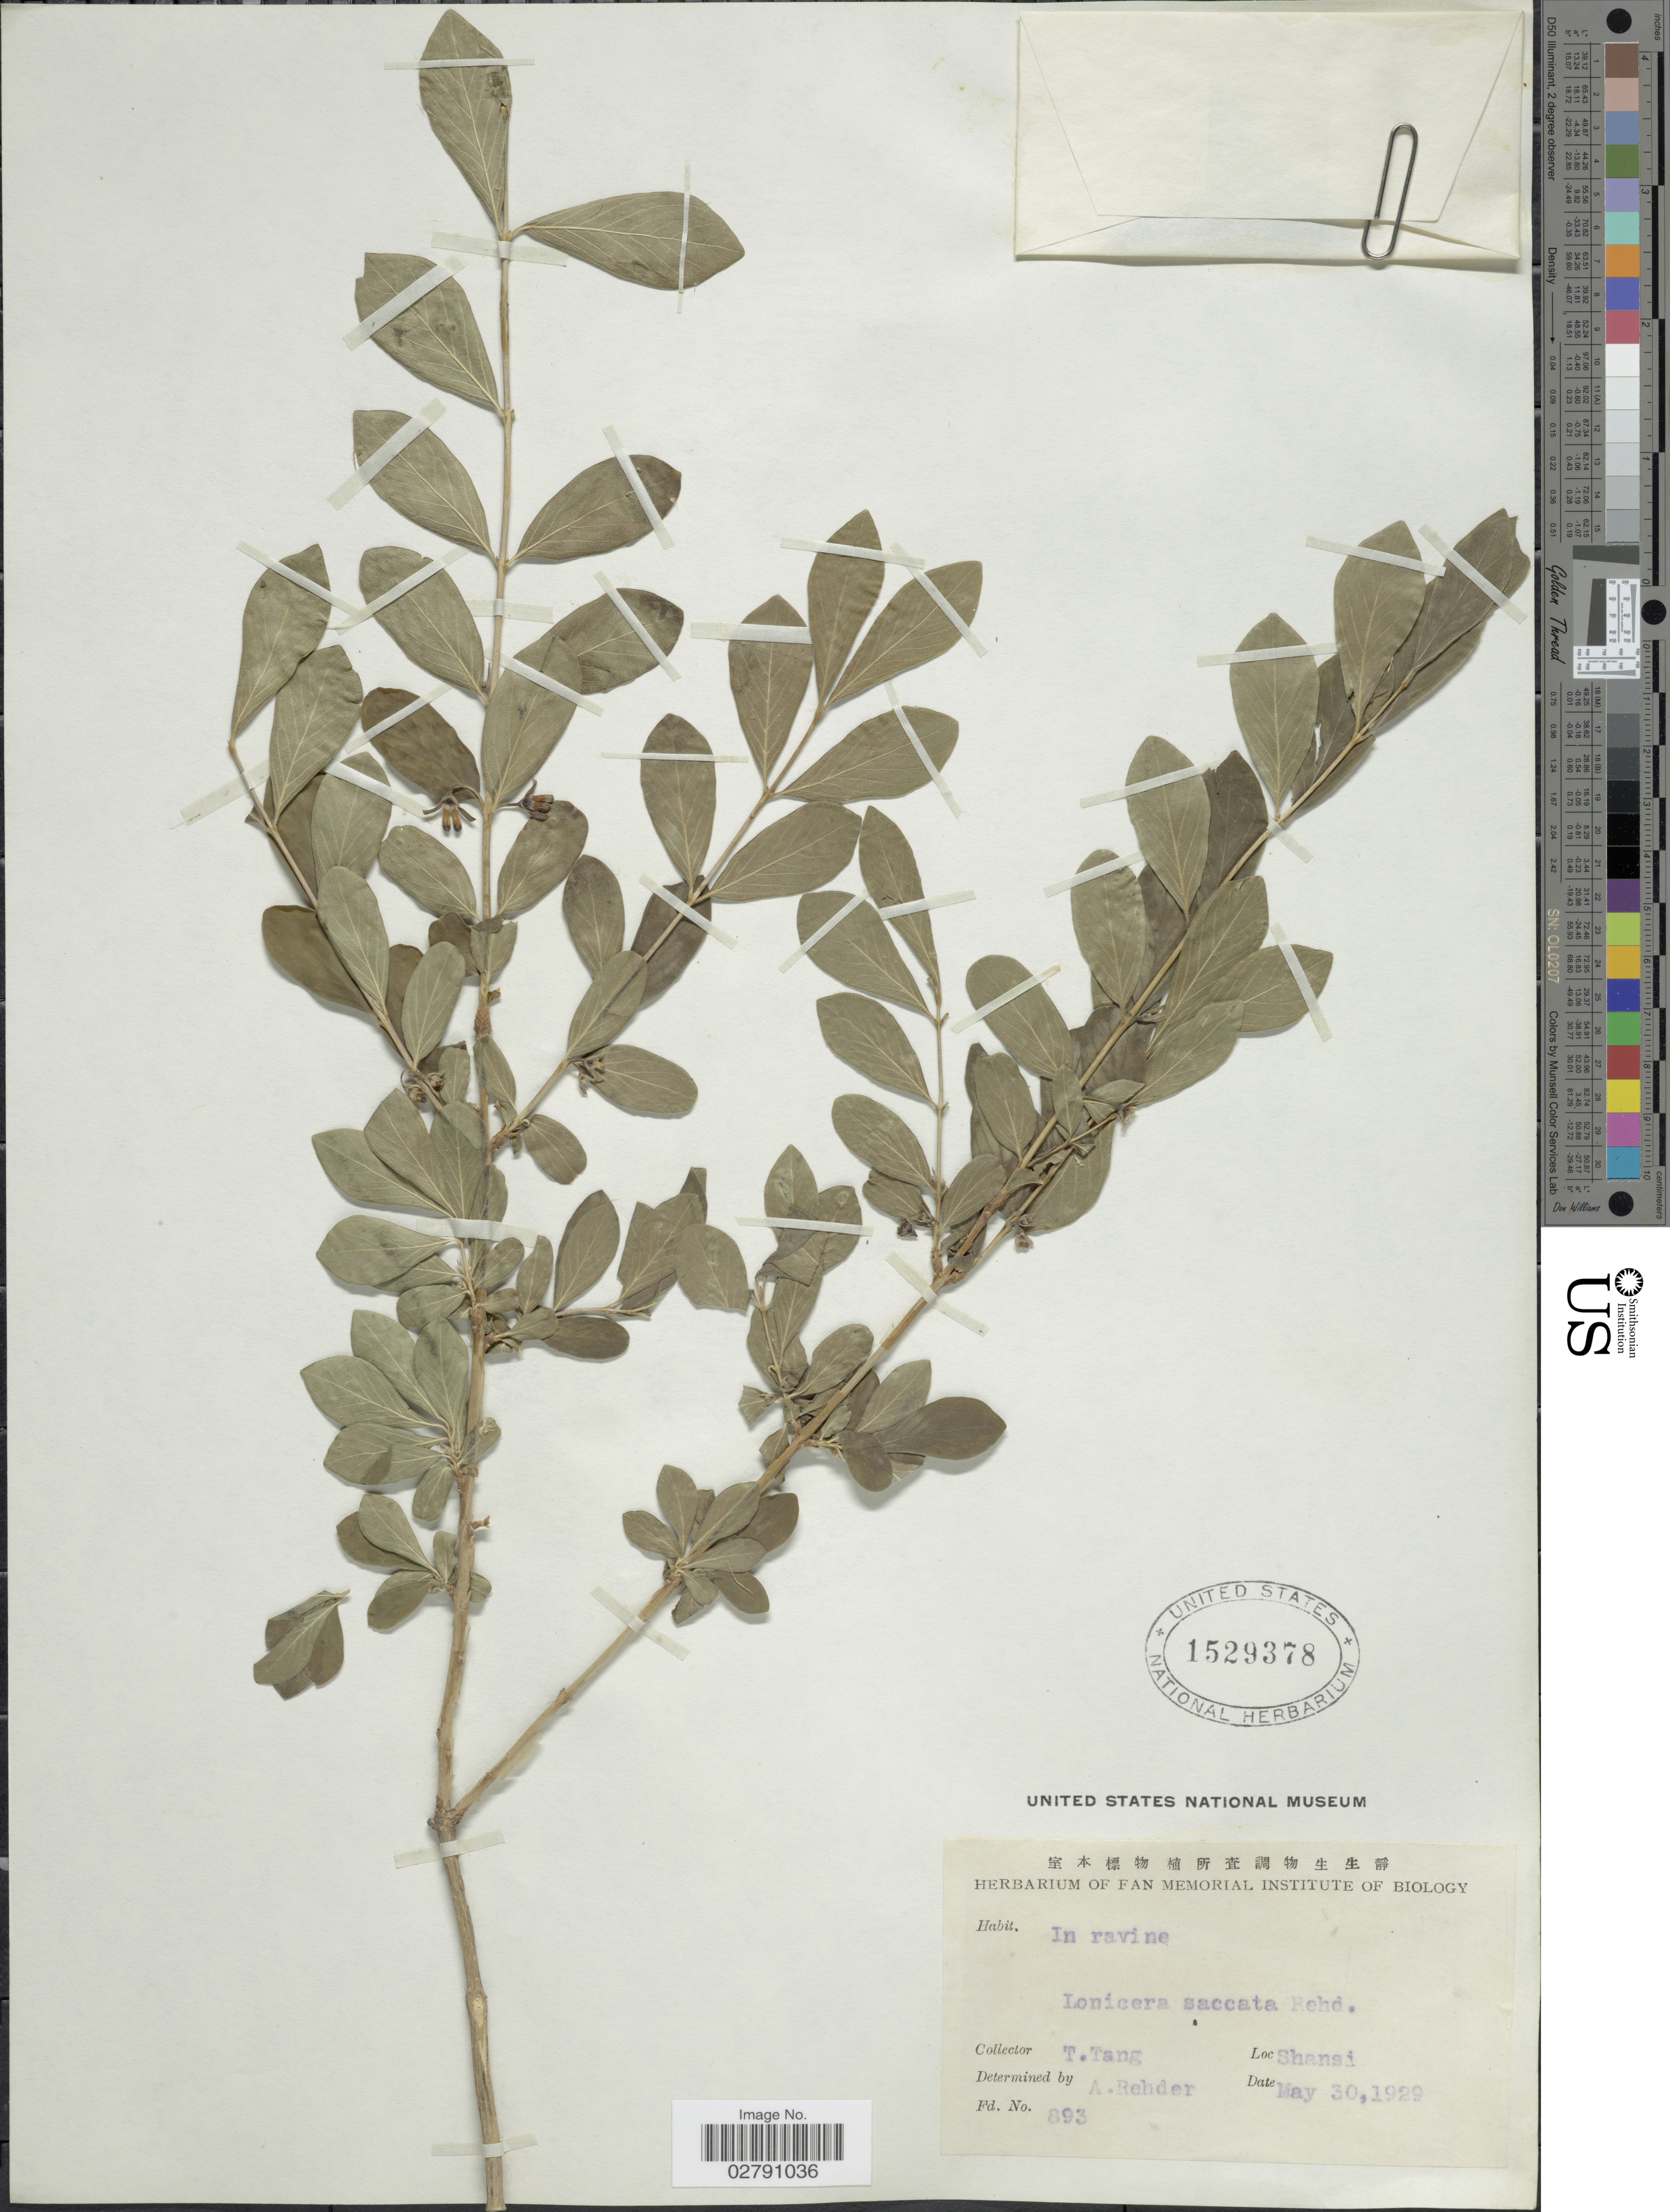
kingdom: Plantae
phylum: Tracheophyta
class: Magnoliopsida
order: Dipsacales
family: Caprifoliaceae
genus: Lonicera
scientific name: Lonicera saccata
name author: Rehder in Sarg.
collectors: T. Tang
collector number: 893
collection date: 1929-05-30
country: China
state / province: Shanxi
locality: Shansi.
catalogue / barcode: US 1529378